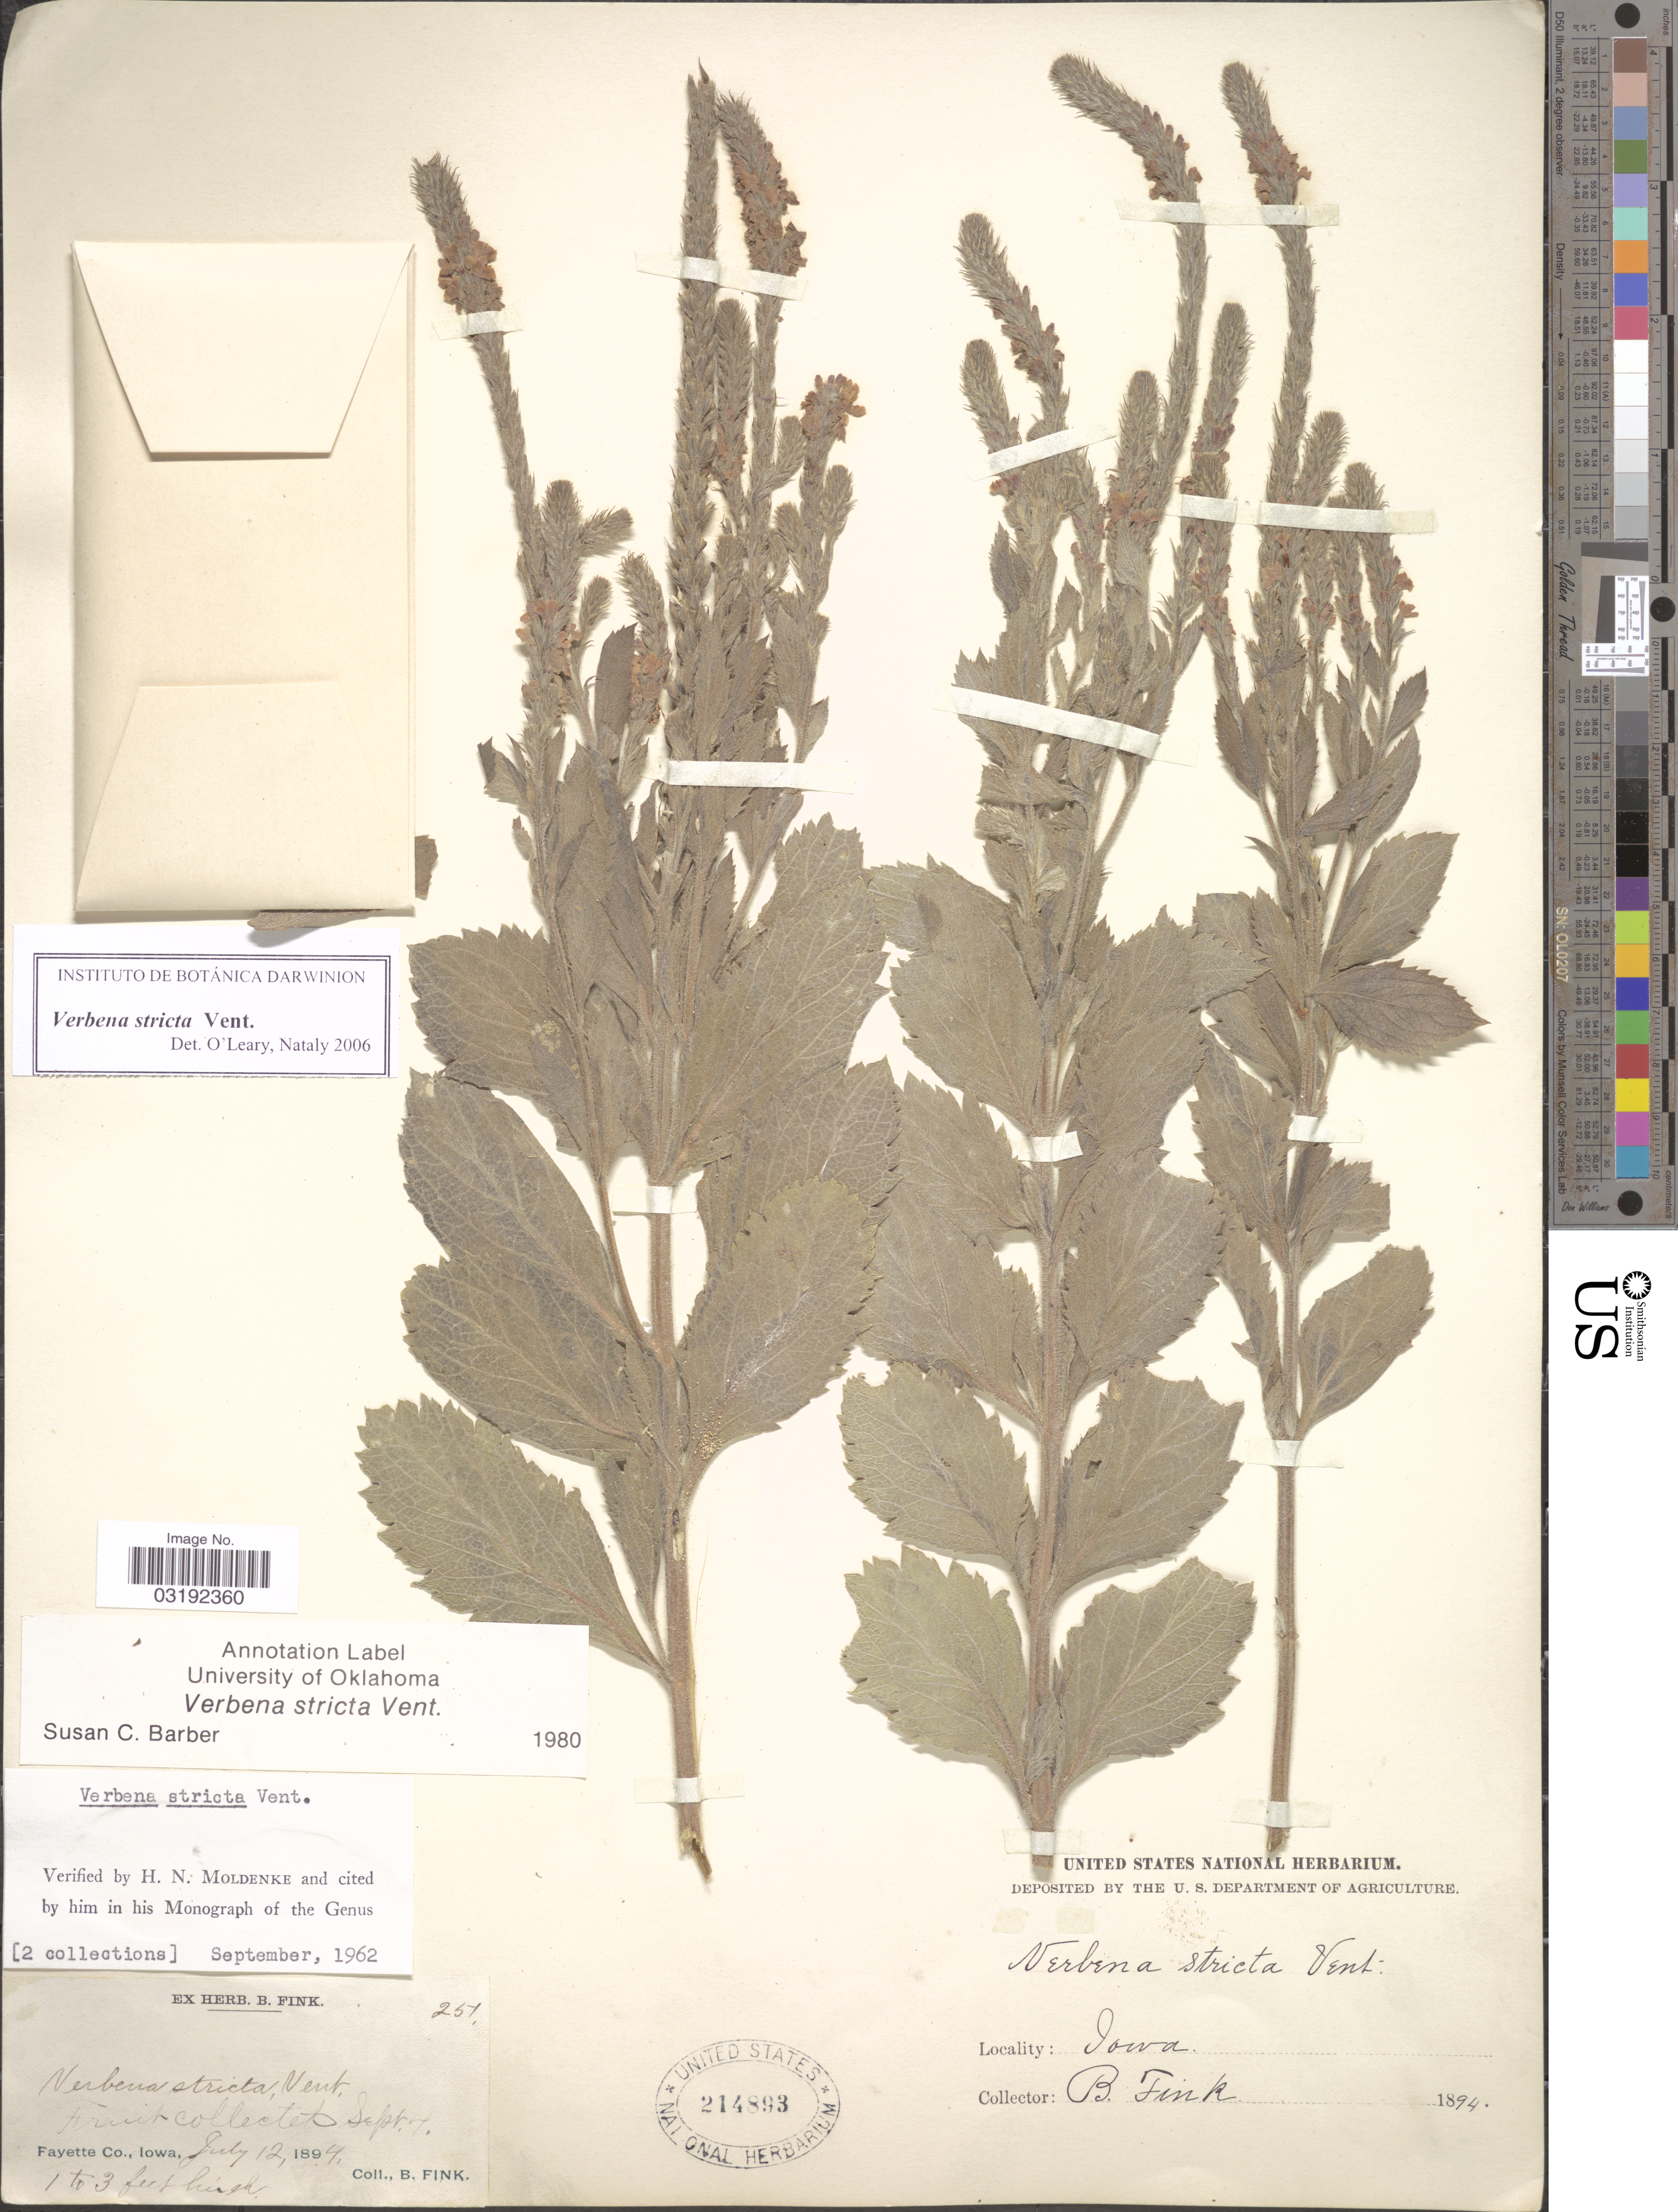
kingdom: Plantae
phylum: Tracheophyta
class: Magnoliopsida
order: Lamiales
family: Verbenaceae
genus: Verbena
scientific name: Verbena stricta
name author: Vent.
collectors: B. Fink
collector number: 251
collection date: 1894-07-12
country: United States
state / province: Iowa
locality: Fayette Co.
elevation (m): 0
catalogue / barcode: US 214893